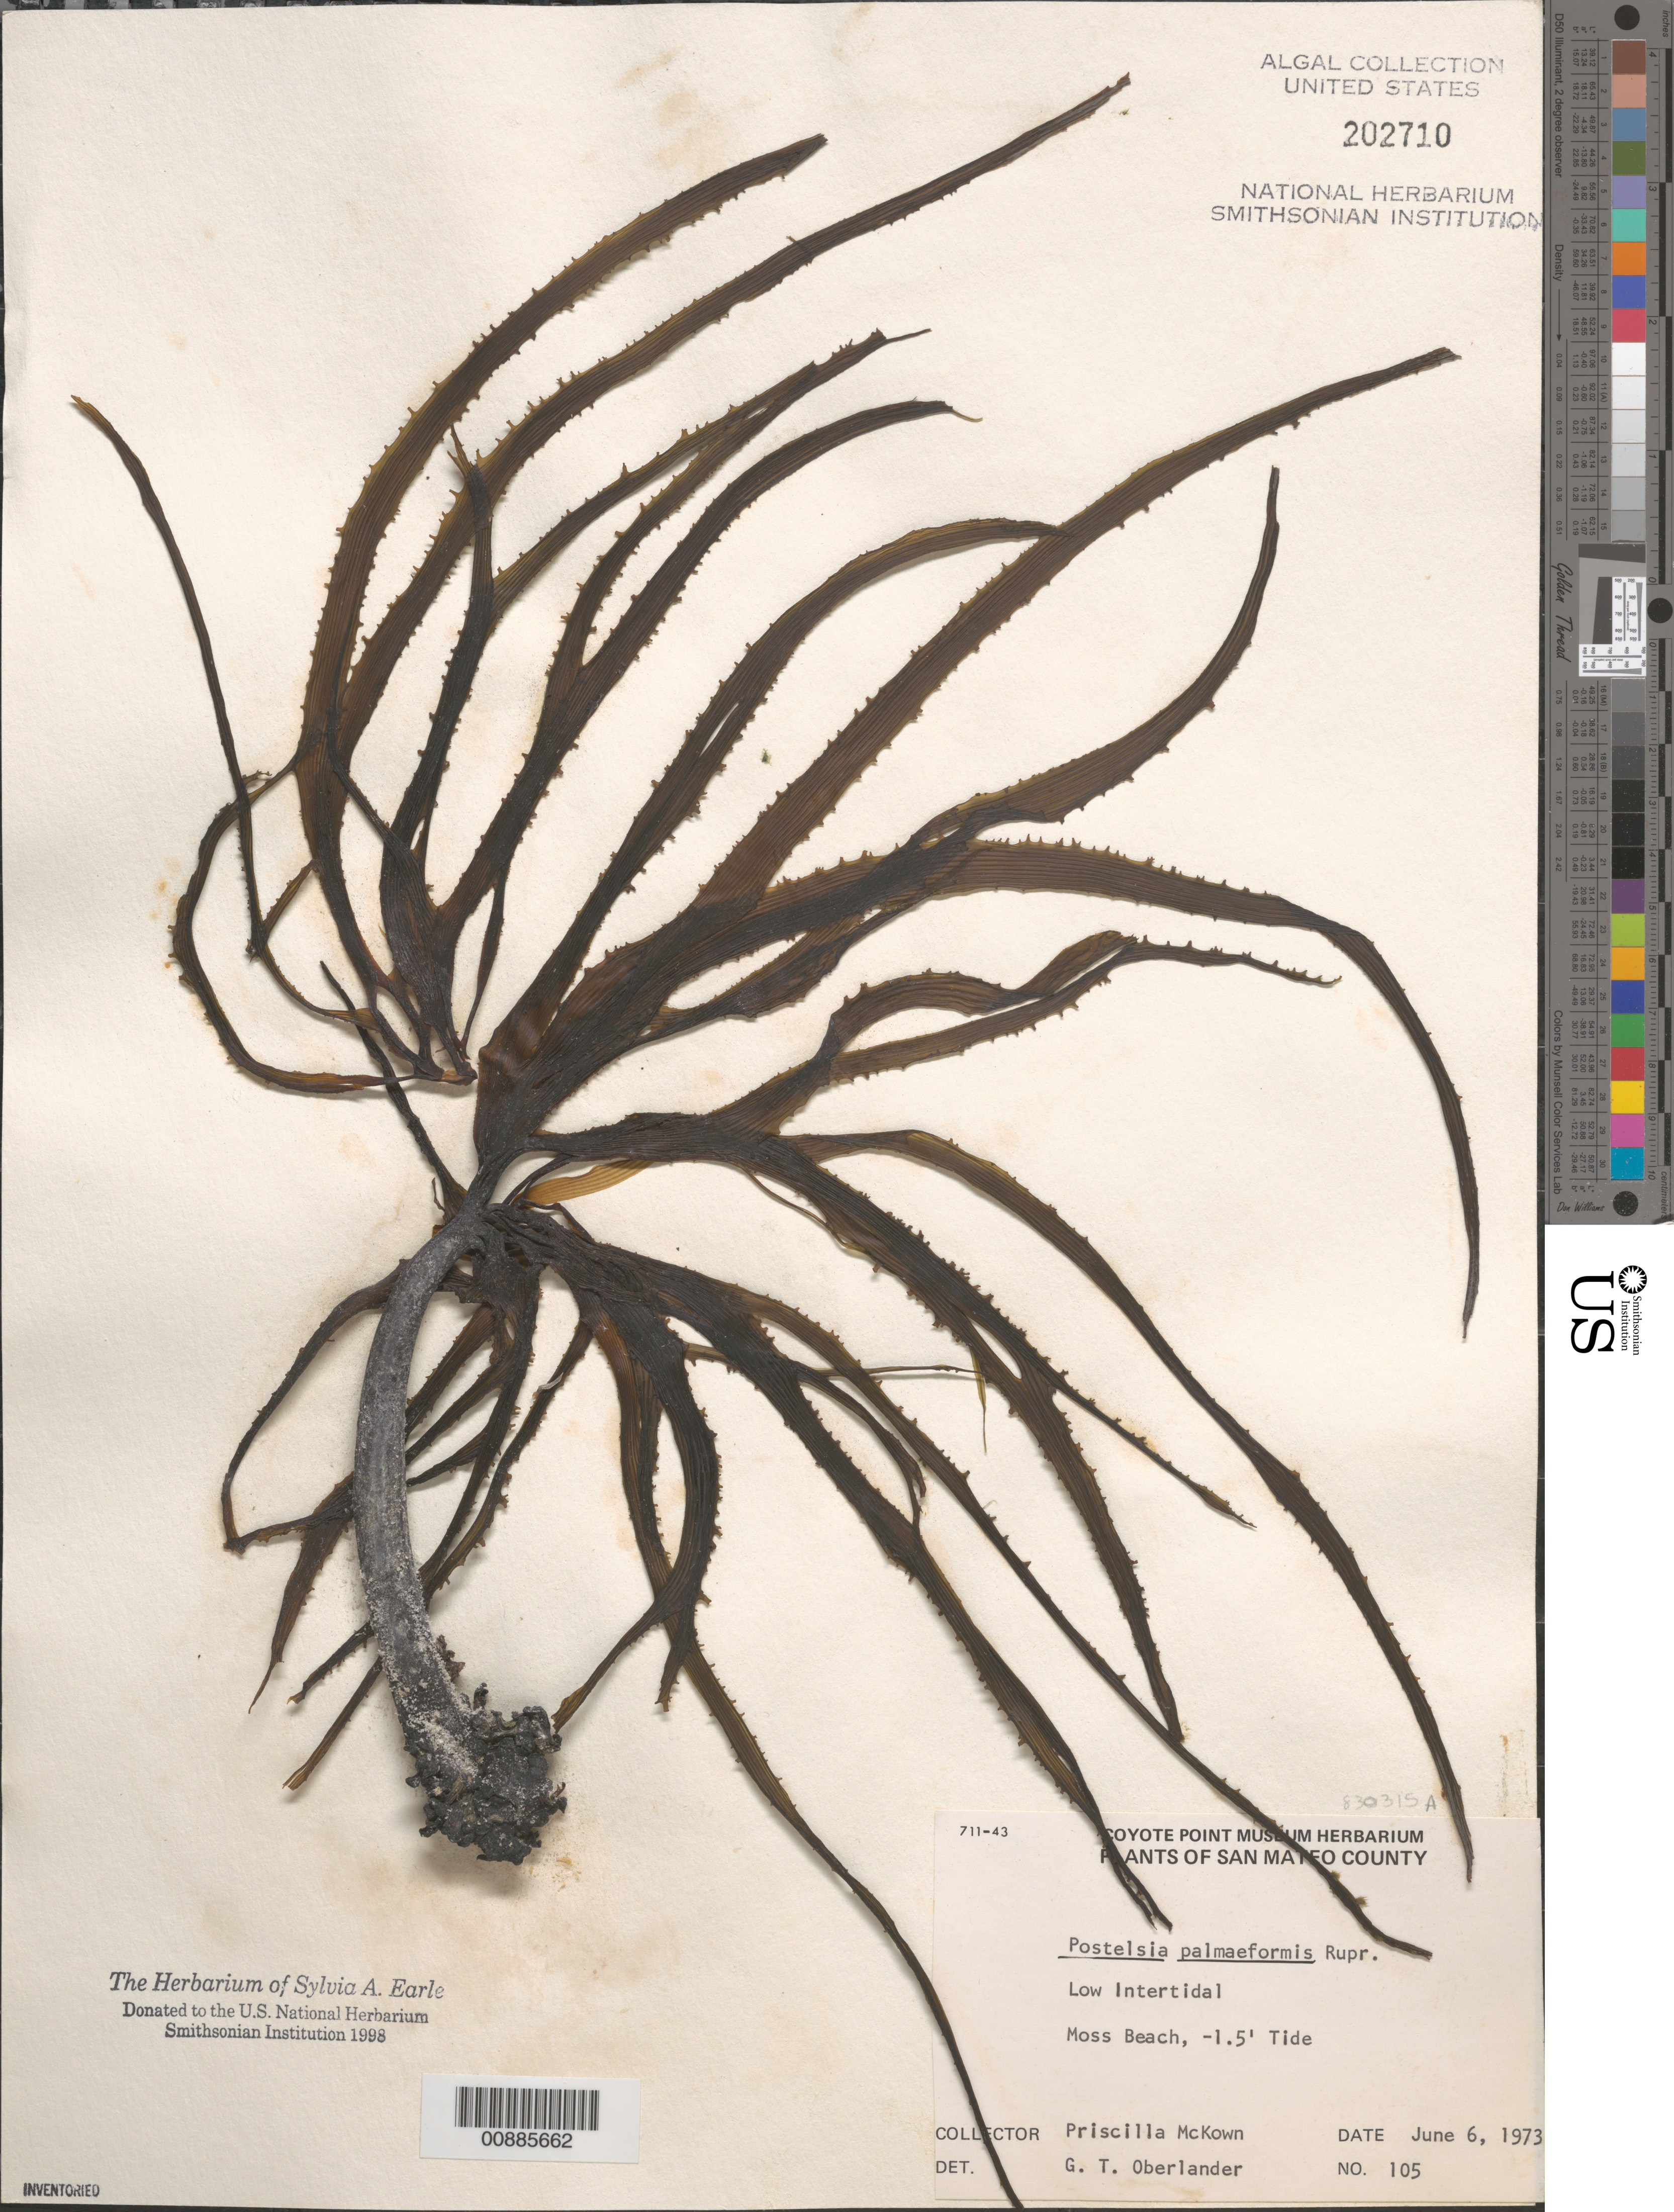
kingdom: Chromista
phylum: Ochrophyta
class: Phaeophyceae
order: Laminariales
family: Laminariaceae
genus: Postelsia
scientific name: Postelsia palmaeformis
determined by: Oberlander, G. T.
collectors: P. McKown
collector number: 105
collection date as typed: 06 Jun 1973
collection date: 1973-06-06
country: United States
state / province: California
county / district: San Mateo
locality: Moss Beach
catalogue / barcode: US 202710